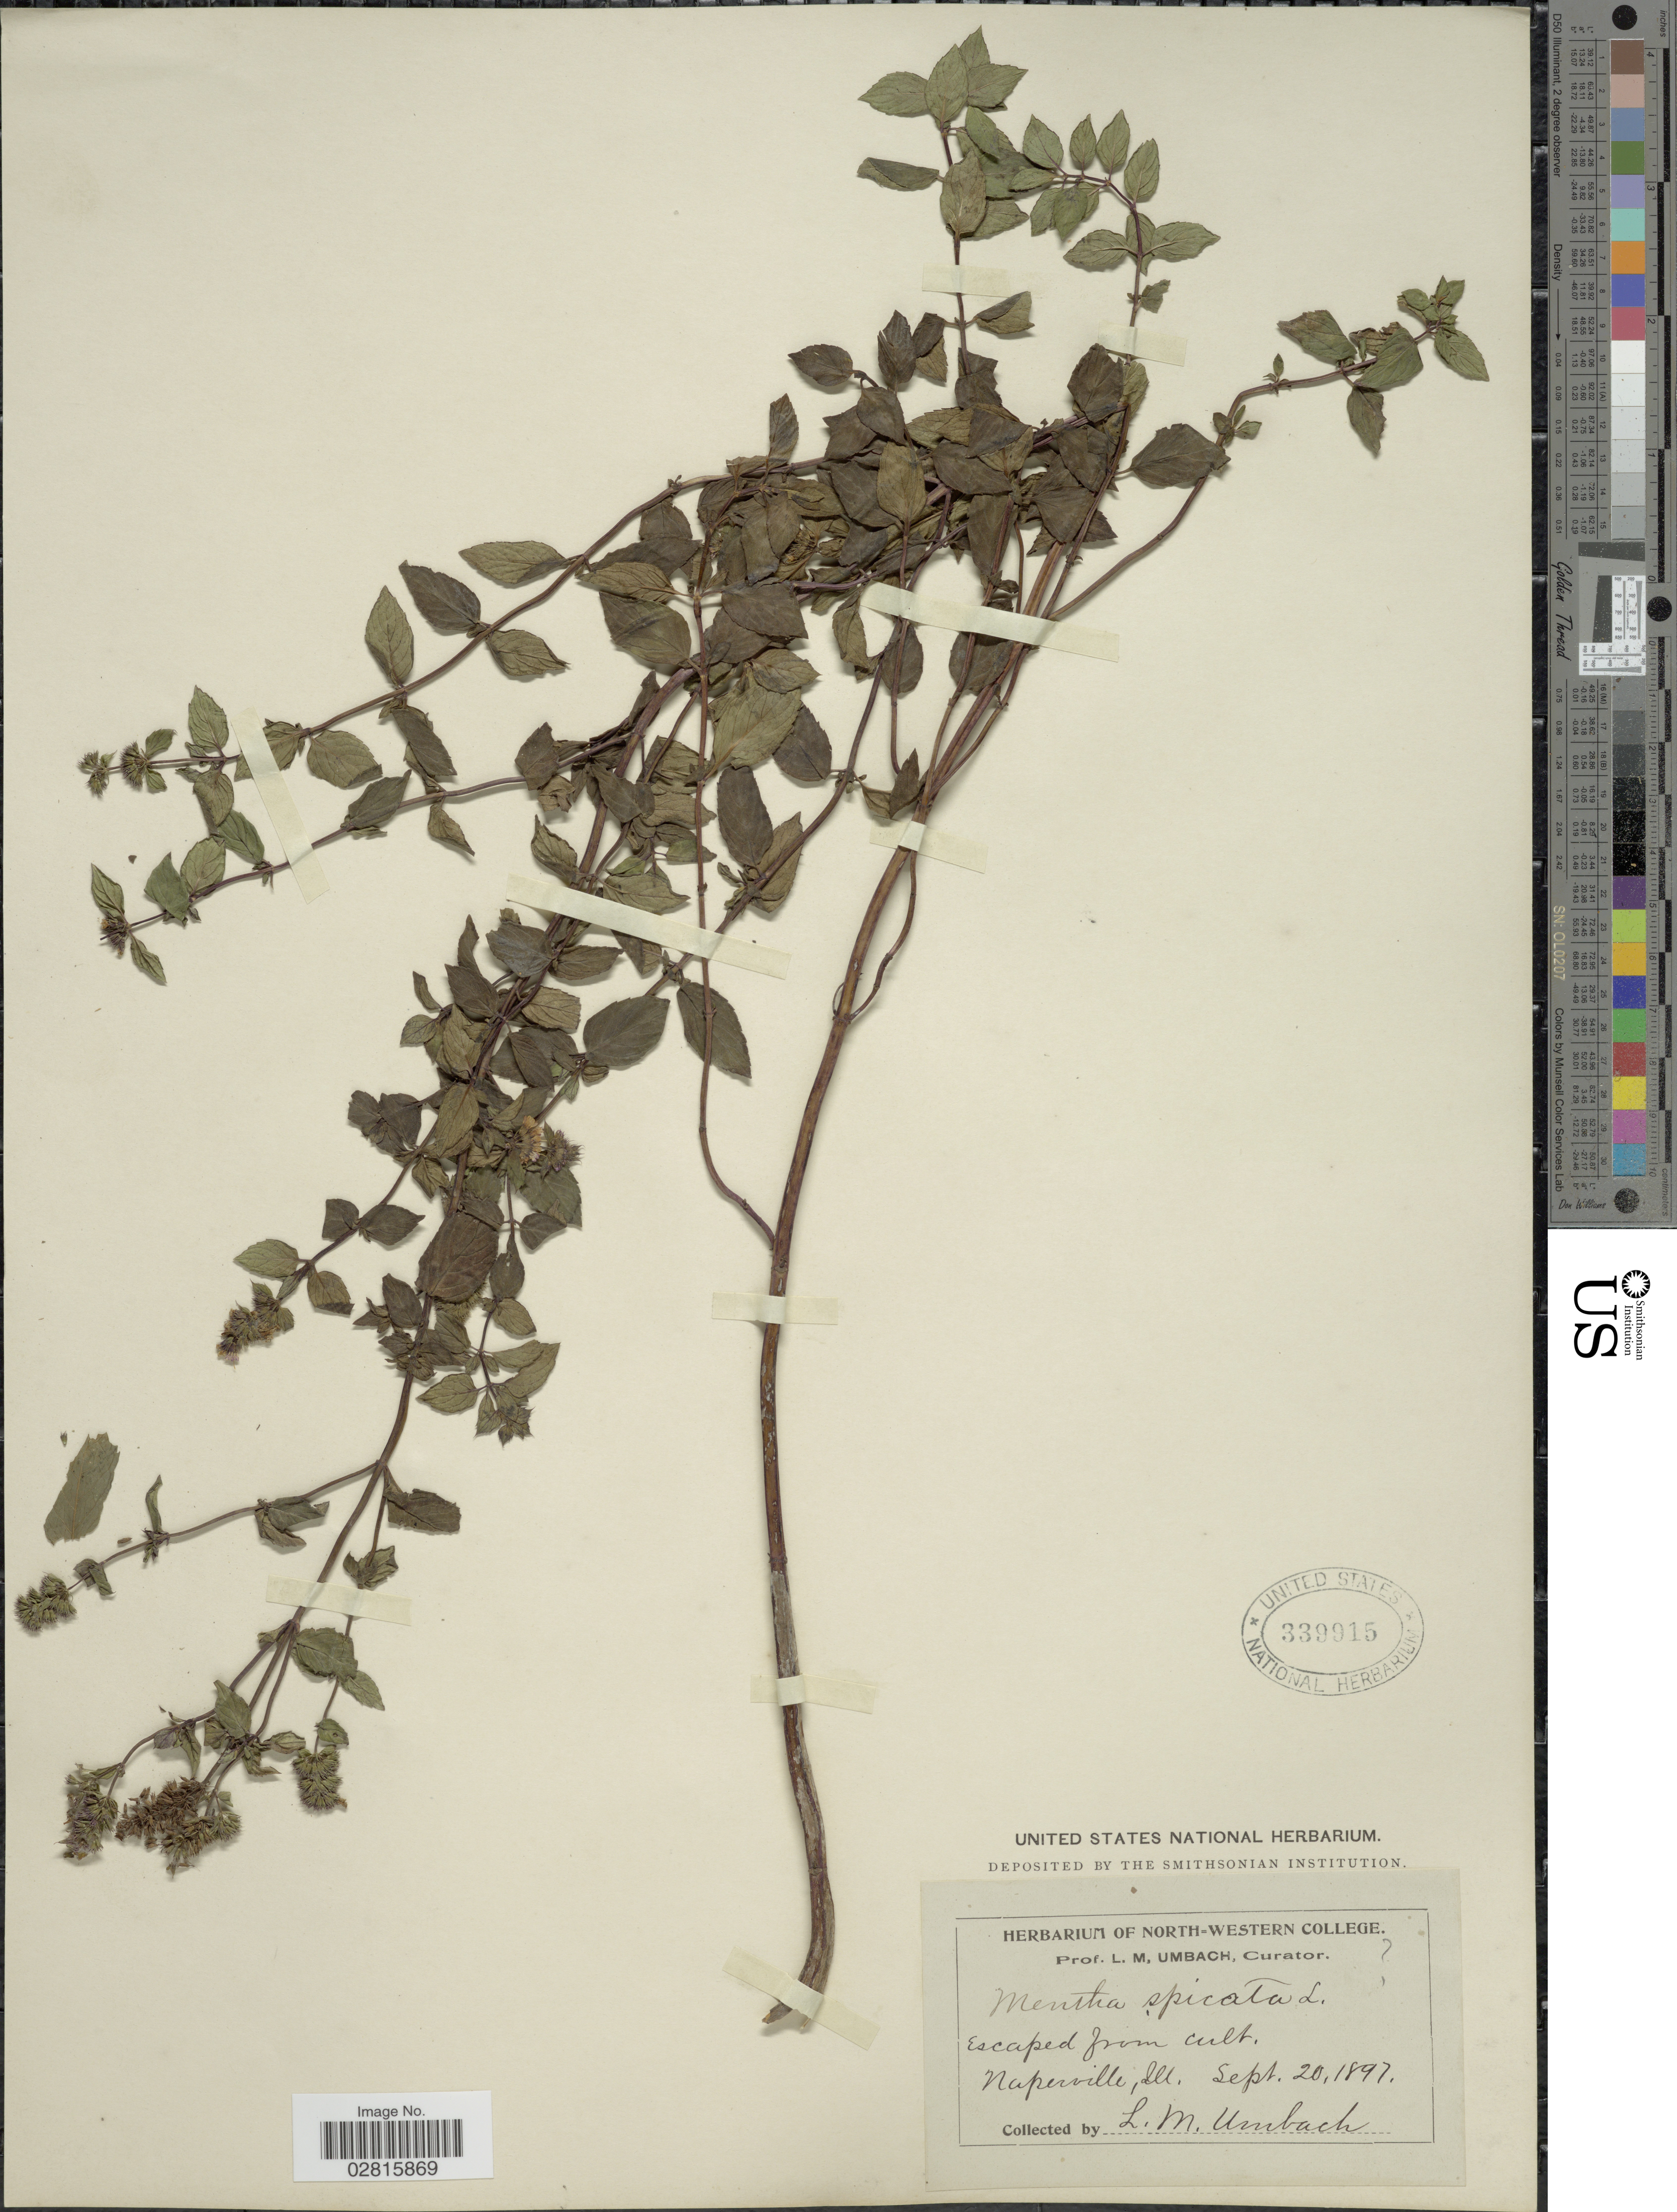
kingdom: Plantae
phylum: Tracheophyta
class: Magnoliopsida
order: Lamiales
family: Lamiaceae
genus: Mentha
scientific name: Mentha spicata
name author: L.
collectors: L. M. Umbach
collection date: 1897-09-20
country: United States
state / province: Illinois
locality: Naperville, Ill.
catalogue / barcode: US 339915